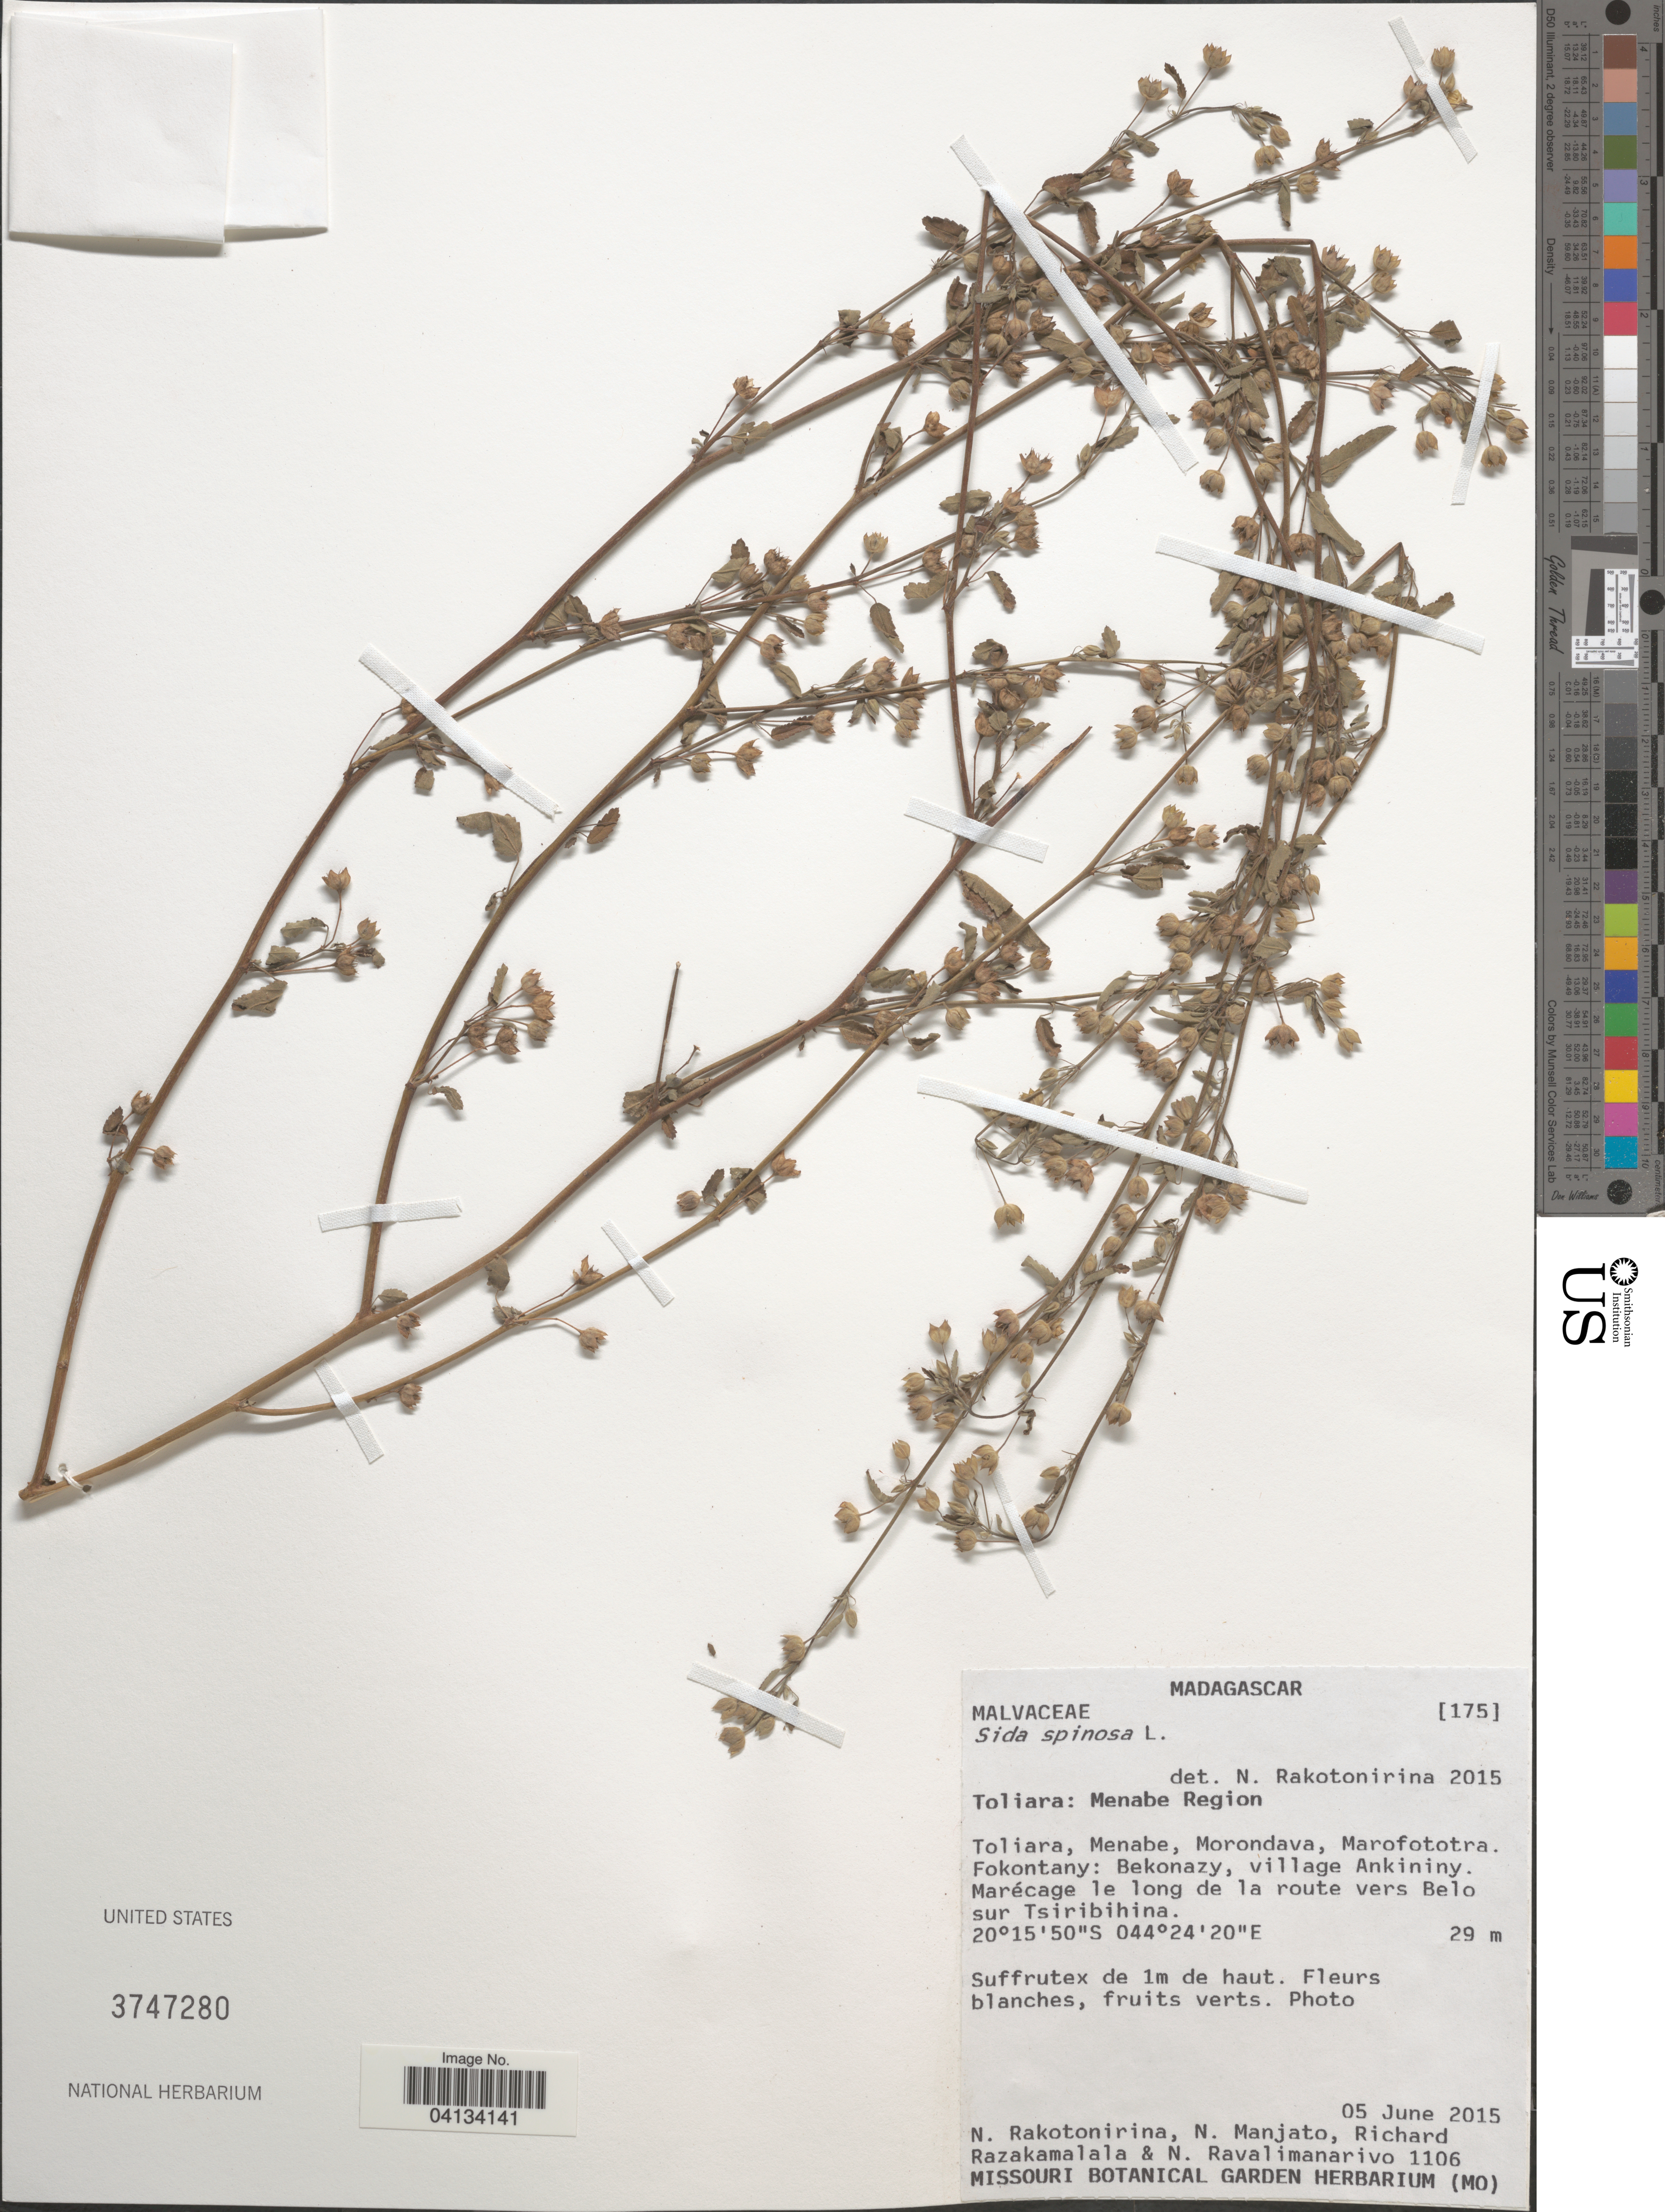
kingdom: Plantae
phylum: Tracheophyta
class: Magnoliopsida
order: Malvales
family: Malvaceae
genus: Sida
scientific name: Sida spinosa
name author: L.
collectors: N. Rakotonirina, N. Manjato, R. Razakamalala & N. Ravalimanarivo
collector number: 1106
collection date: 2015-06-05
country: Madagascar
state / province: Menabe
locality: Menabe Region. Toliara, Menabe, Morondava, Marofototra. Fokontany: Bekonazy, village Ankininy. Marécage le long de la route vers Belo sur Tsiribihina.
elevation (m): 29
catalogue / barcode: US 3747280